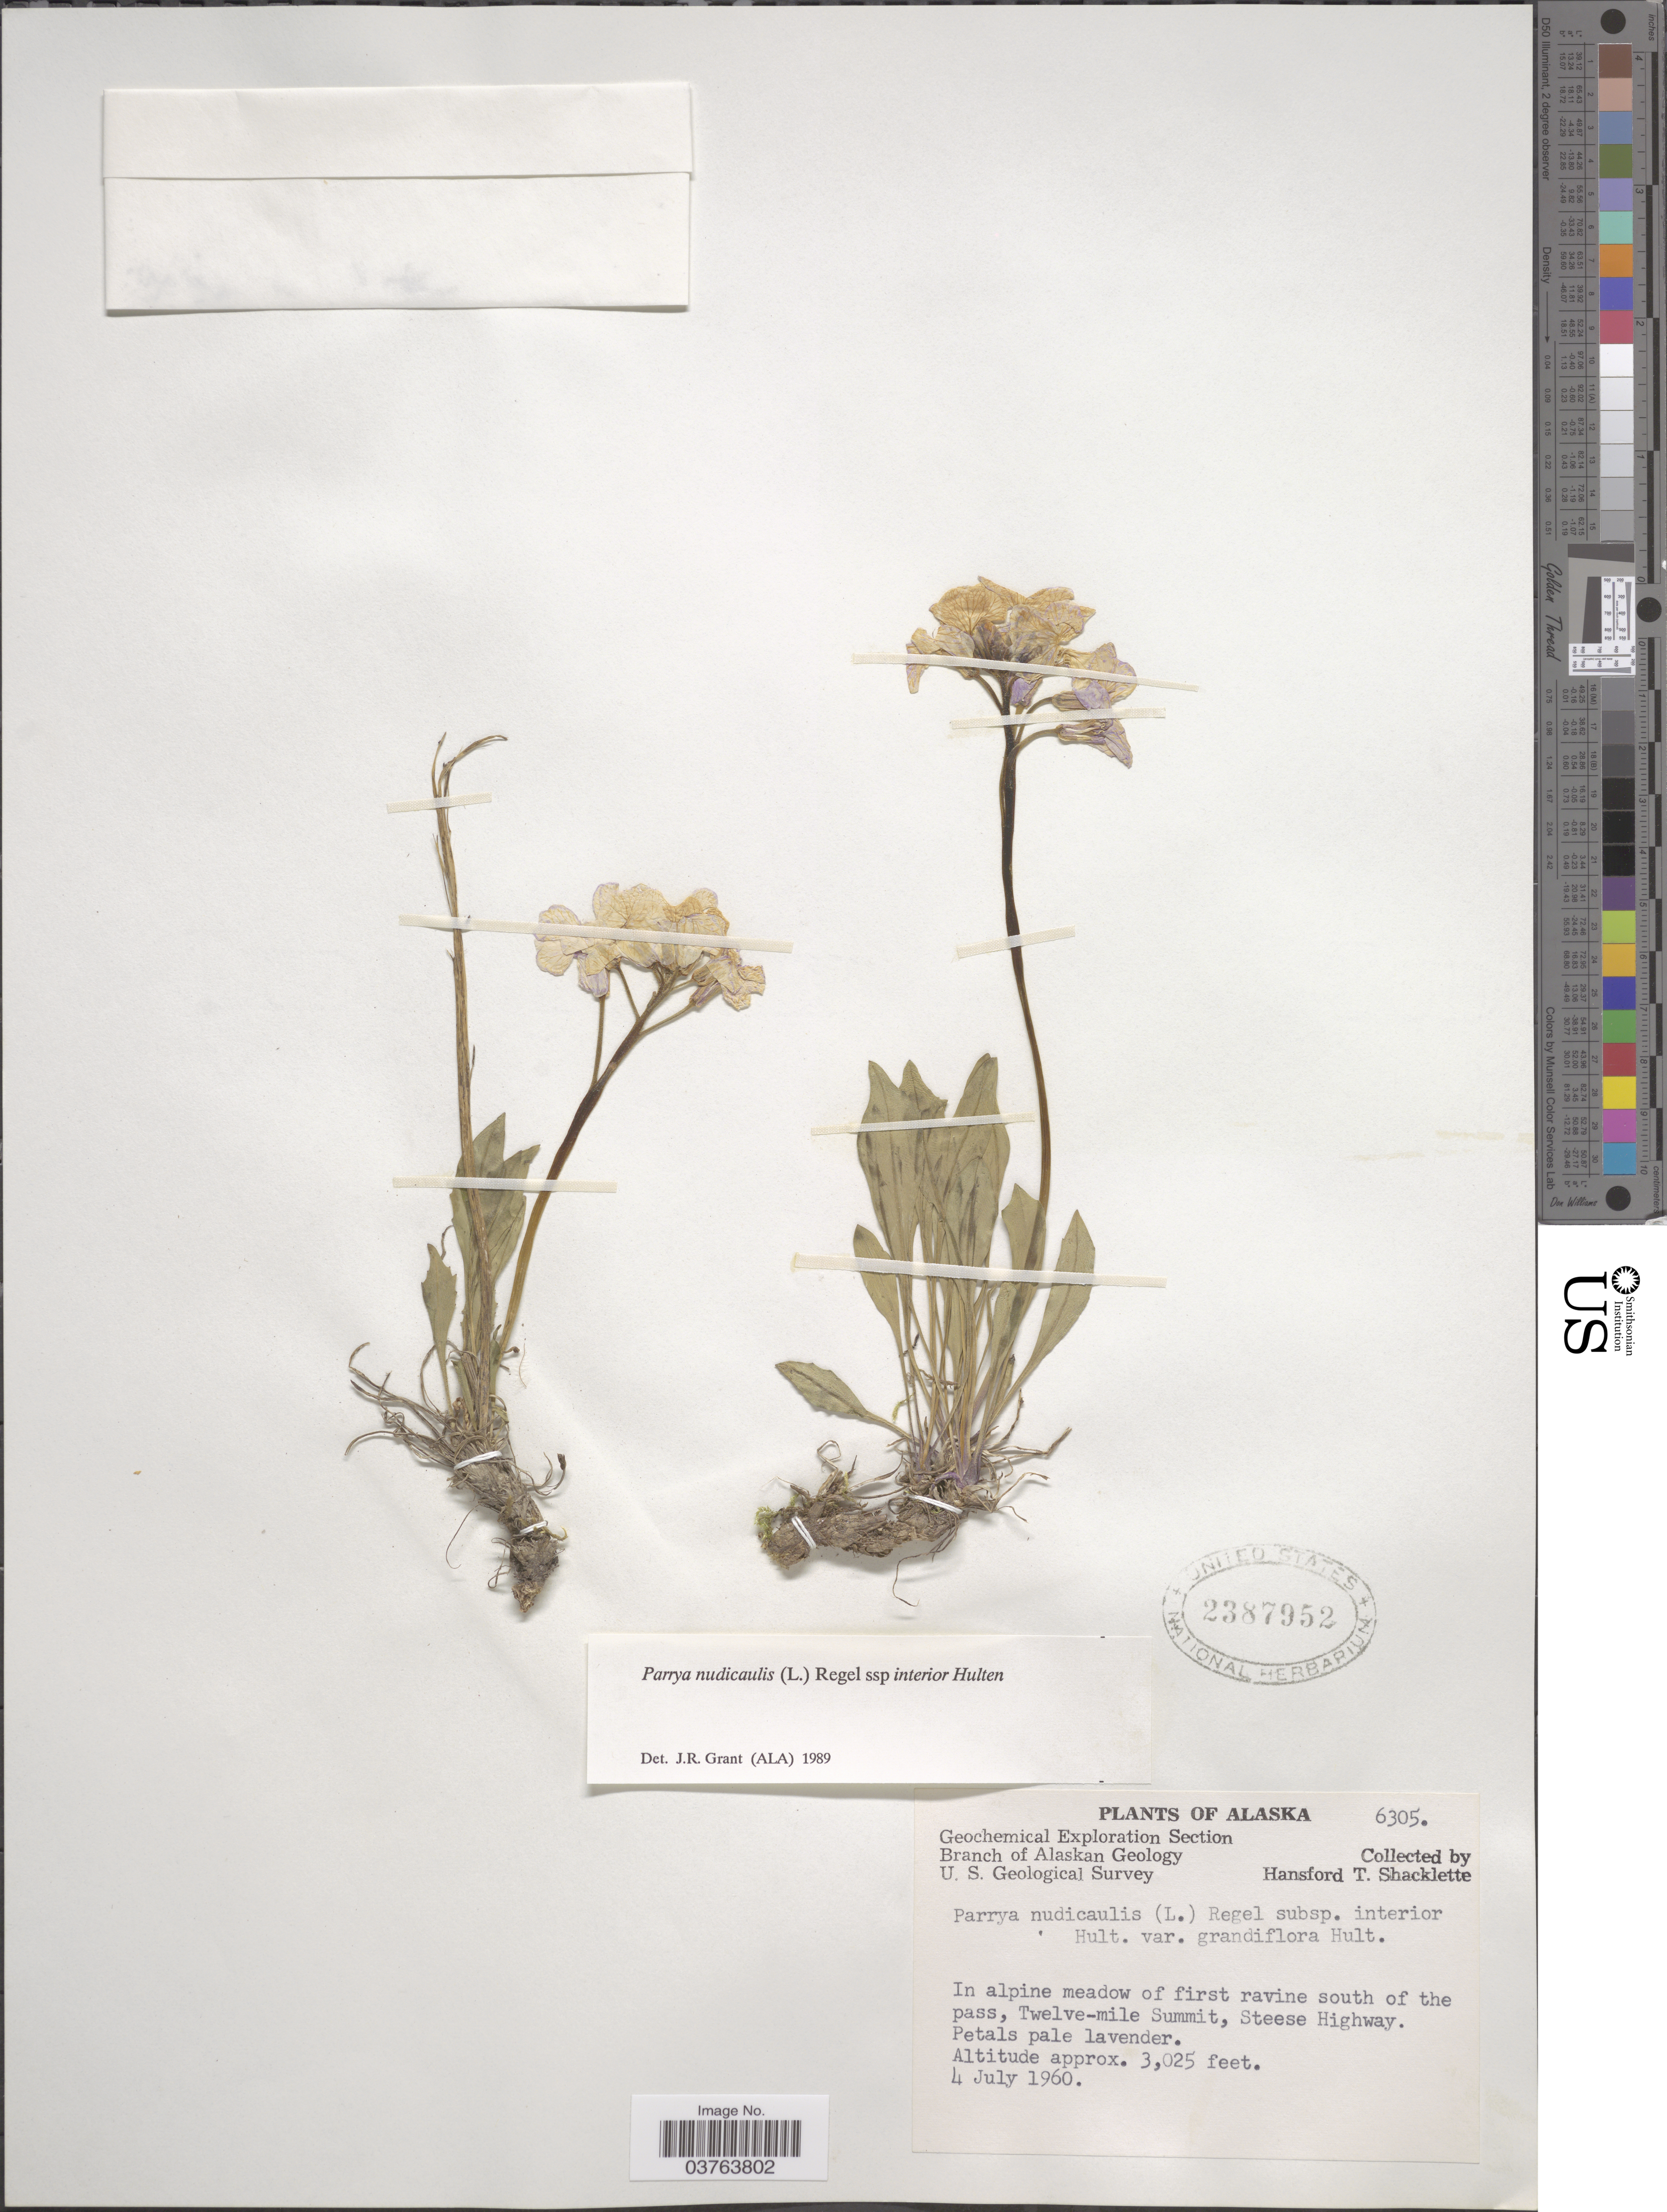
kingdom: Plantae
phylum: Tracheophyta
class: Magnoliopsida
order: Brassicales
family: Brassicaceae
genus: Parrya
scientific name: Parrya nudicaulis subsp. interior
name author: Hultén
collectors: H. Shacklette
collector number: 6305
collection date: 1960-07-04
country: United States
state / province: Alaska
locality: In alpine meadow of first ravine south of the pass, Twelve-mile Summit, Steese Highway.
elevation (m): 922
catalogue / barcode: US 2387952